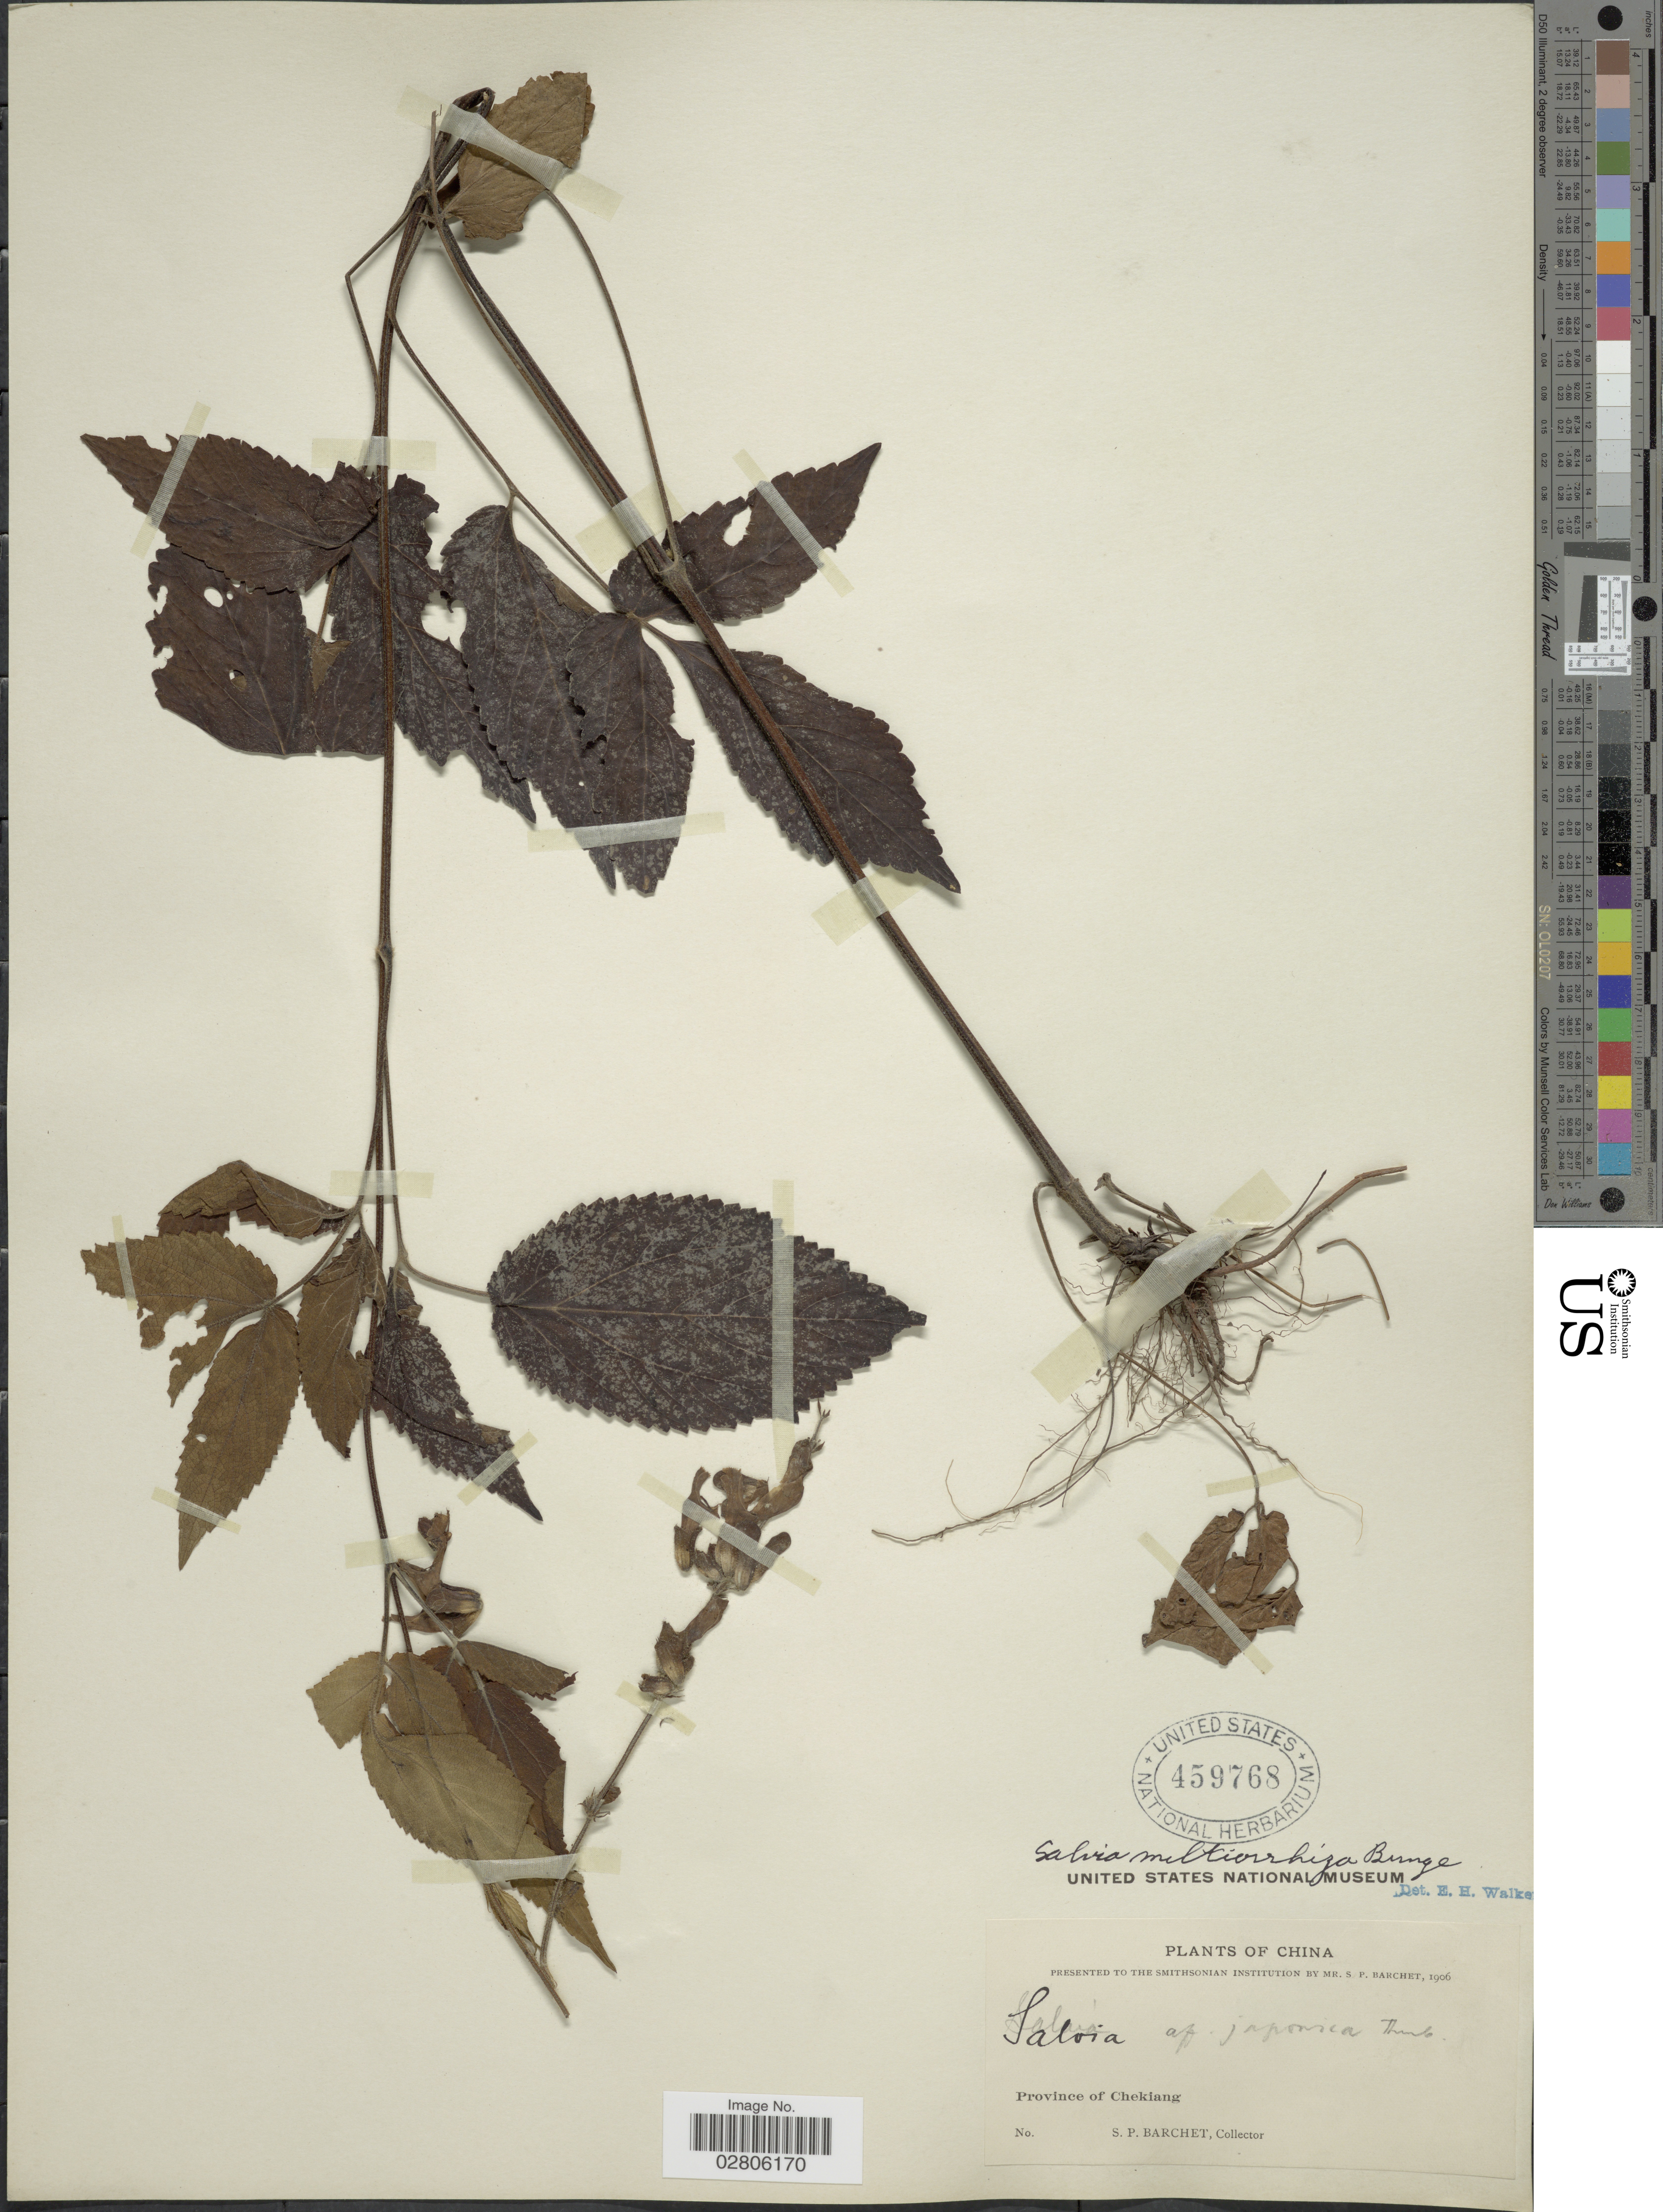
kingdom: Plantae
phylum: Tracheophyta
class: Magnoliopsida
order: Lamiales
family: Lamiaceae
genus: Salvia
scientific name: Salvia miltiorrhiza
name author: Bunge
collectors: S. P. Barchet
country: China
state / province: Zhejiang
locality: Province of Chekiang.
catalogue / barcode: US 459768